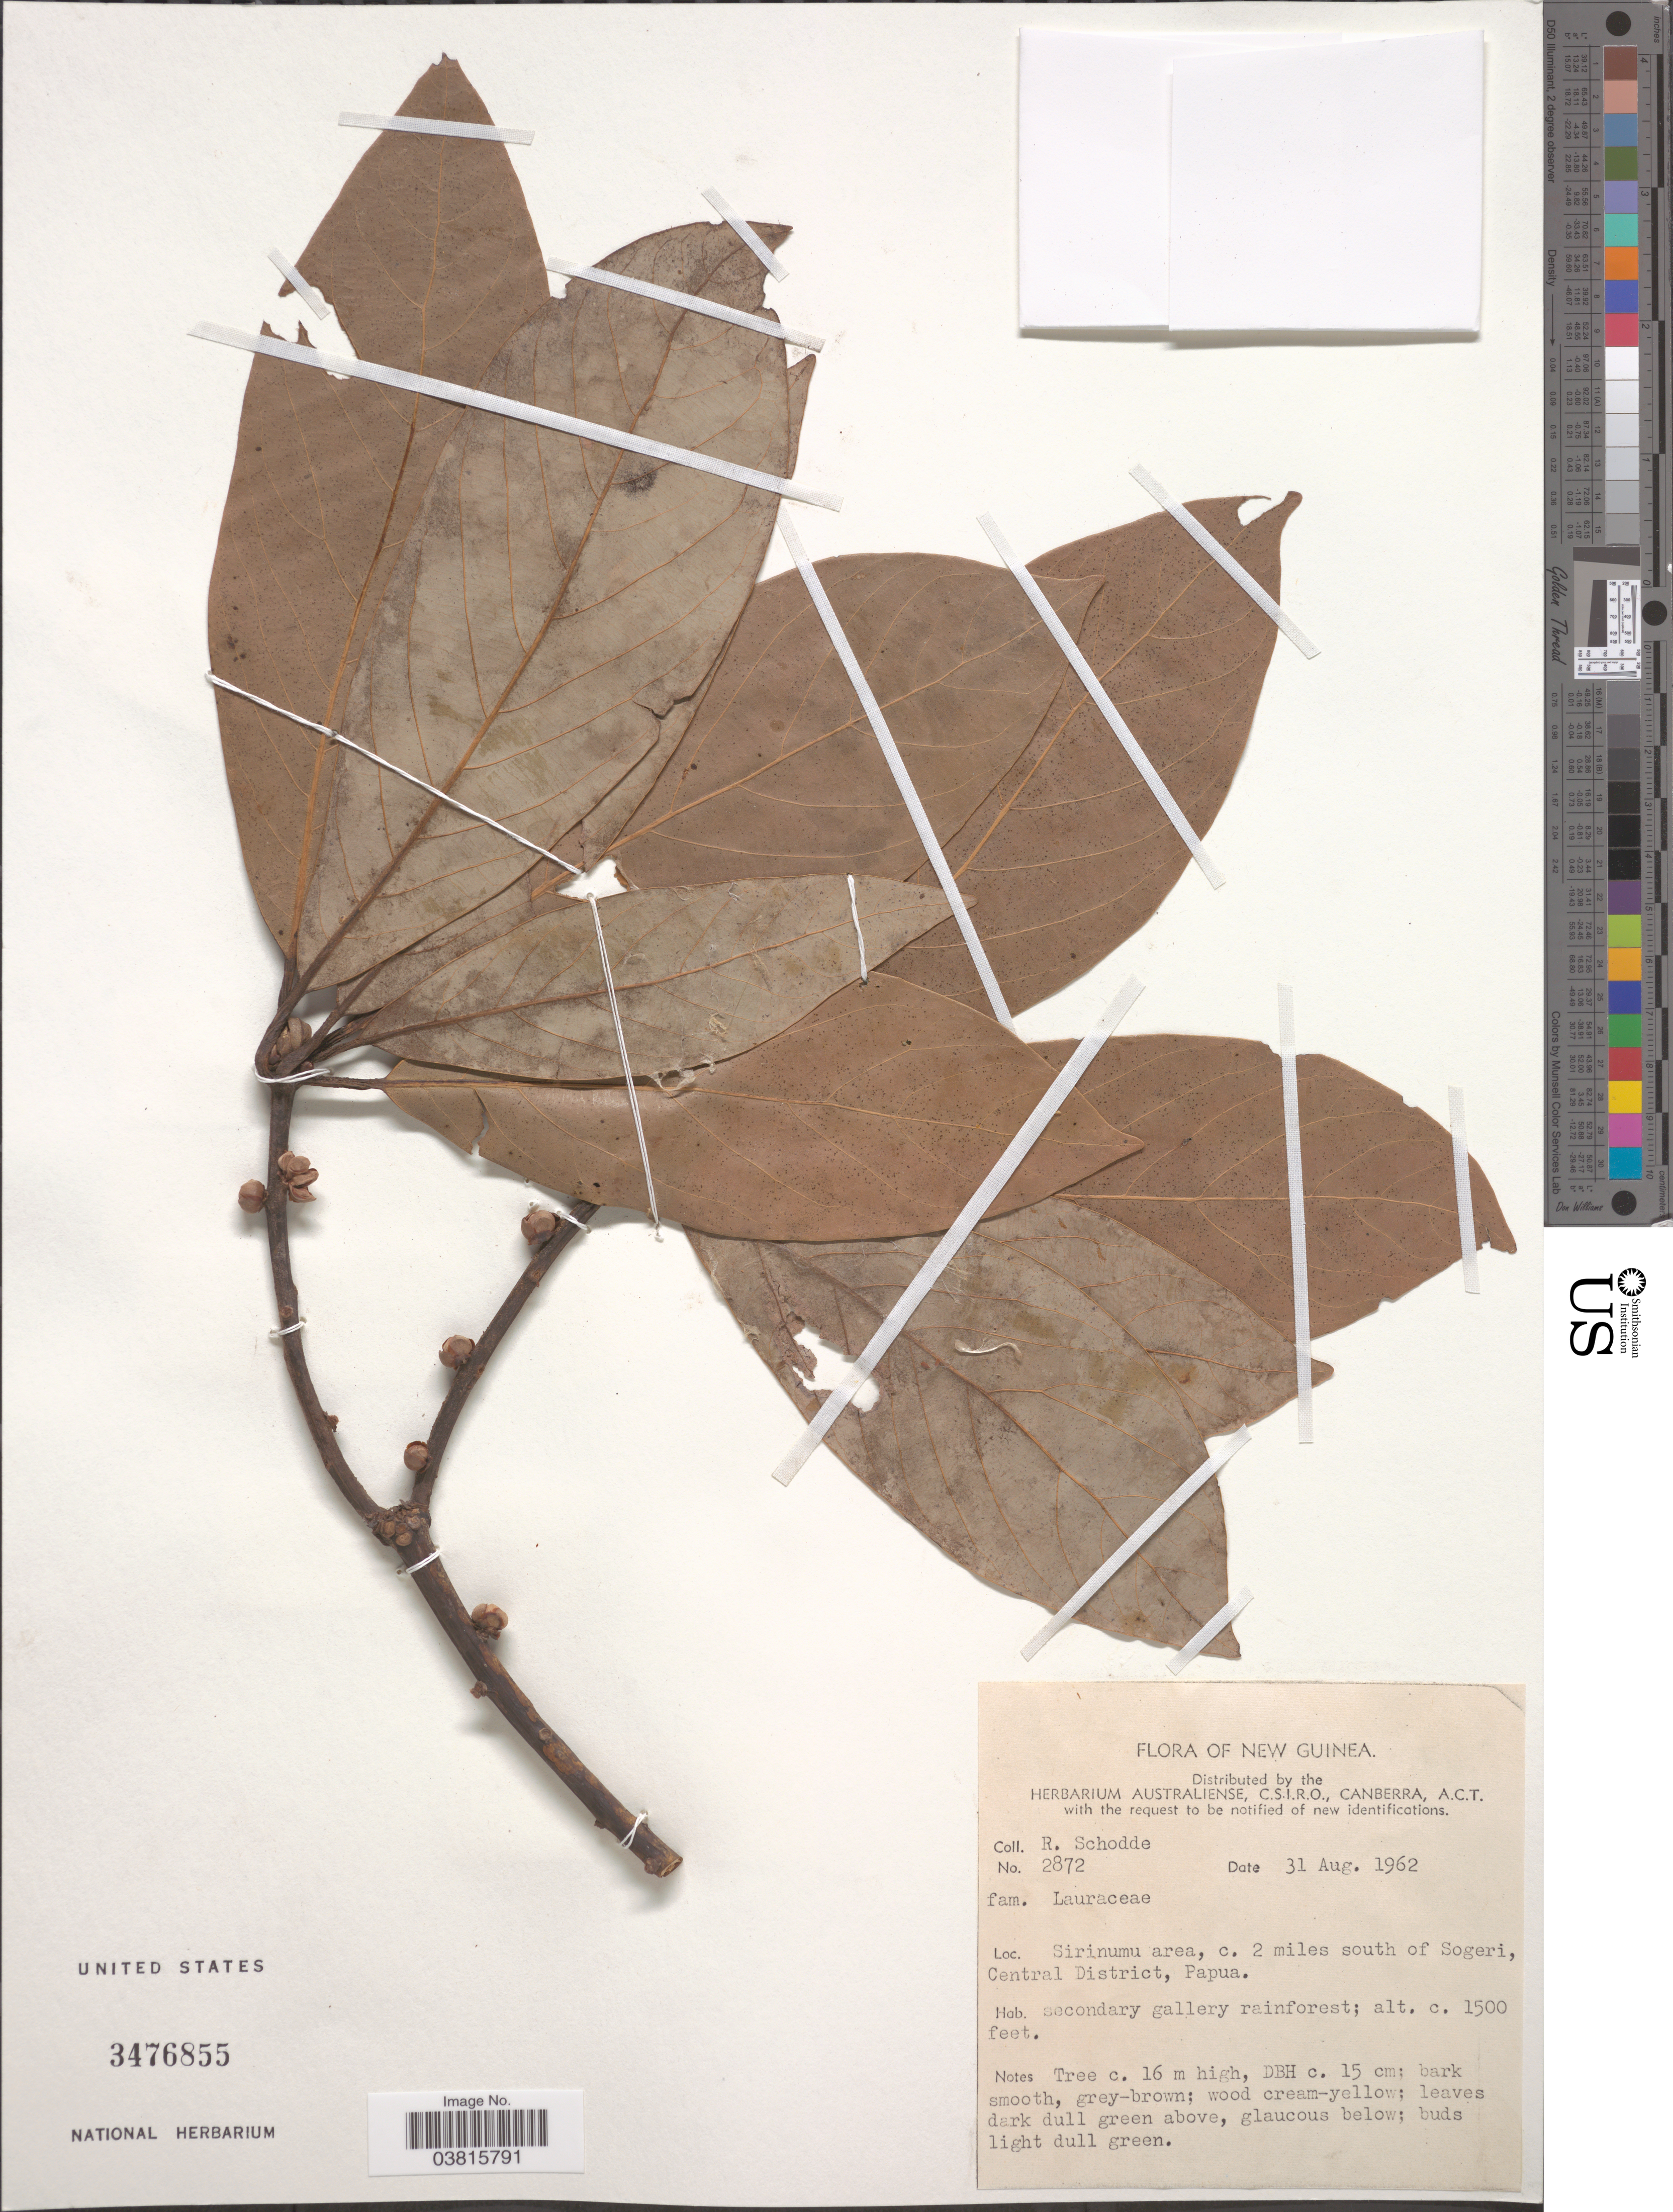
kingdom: Plantae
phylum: Tracheophyta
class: Magnoliopsida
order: Laurales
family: Lauraceae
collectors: R. Schodde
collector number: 2872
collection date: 1962-08-31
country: Papua New Guinea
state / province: Central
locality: New Guinea. Sirinumu area, c. 2 miles south of Sogeri, Central District, Papua.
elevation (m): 457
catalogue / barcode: US 3476855